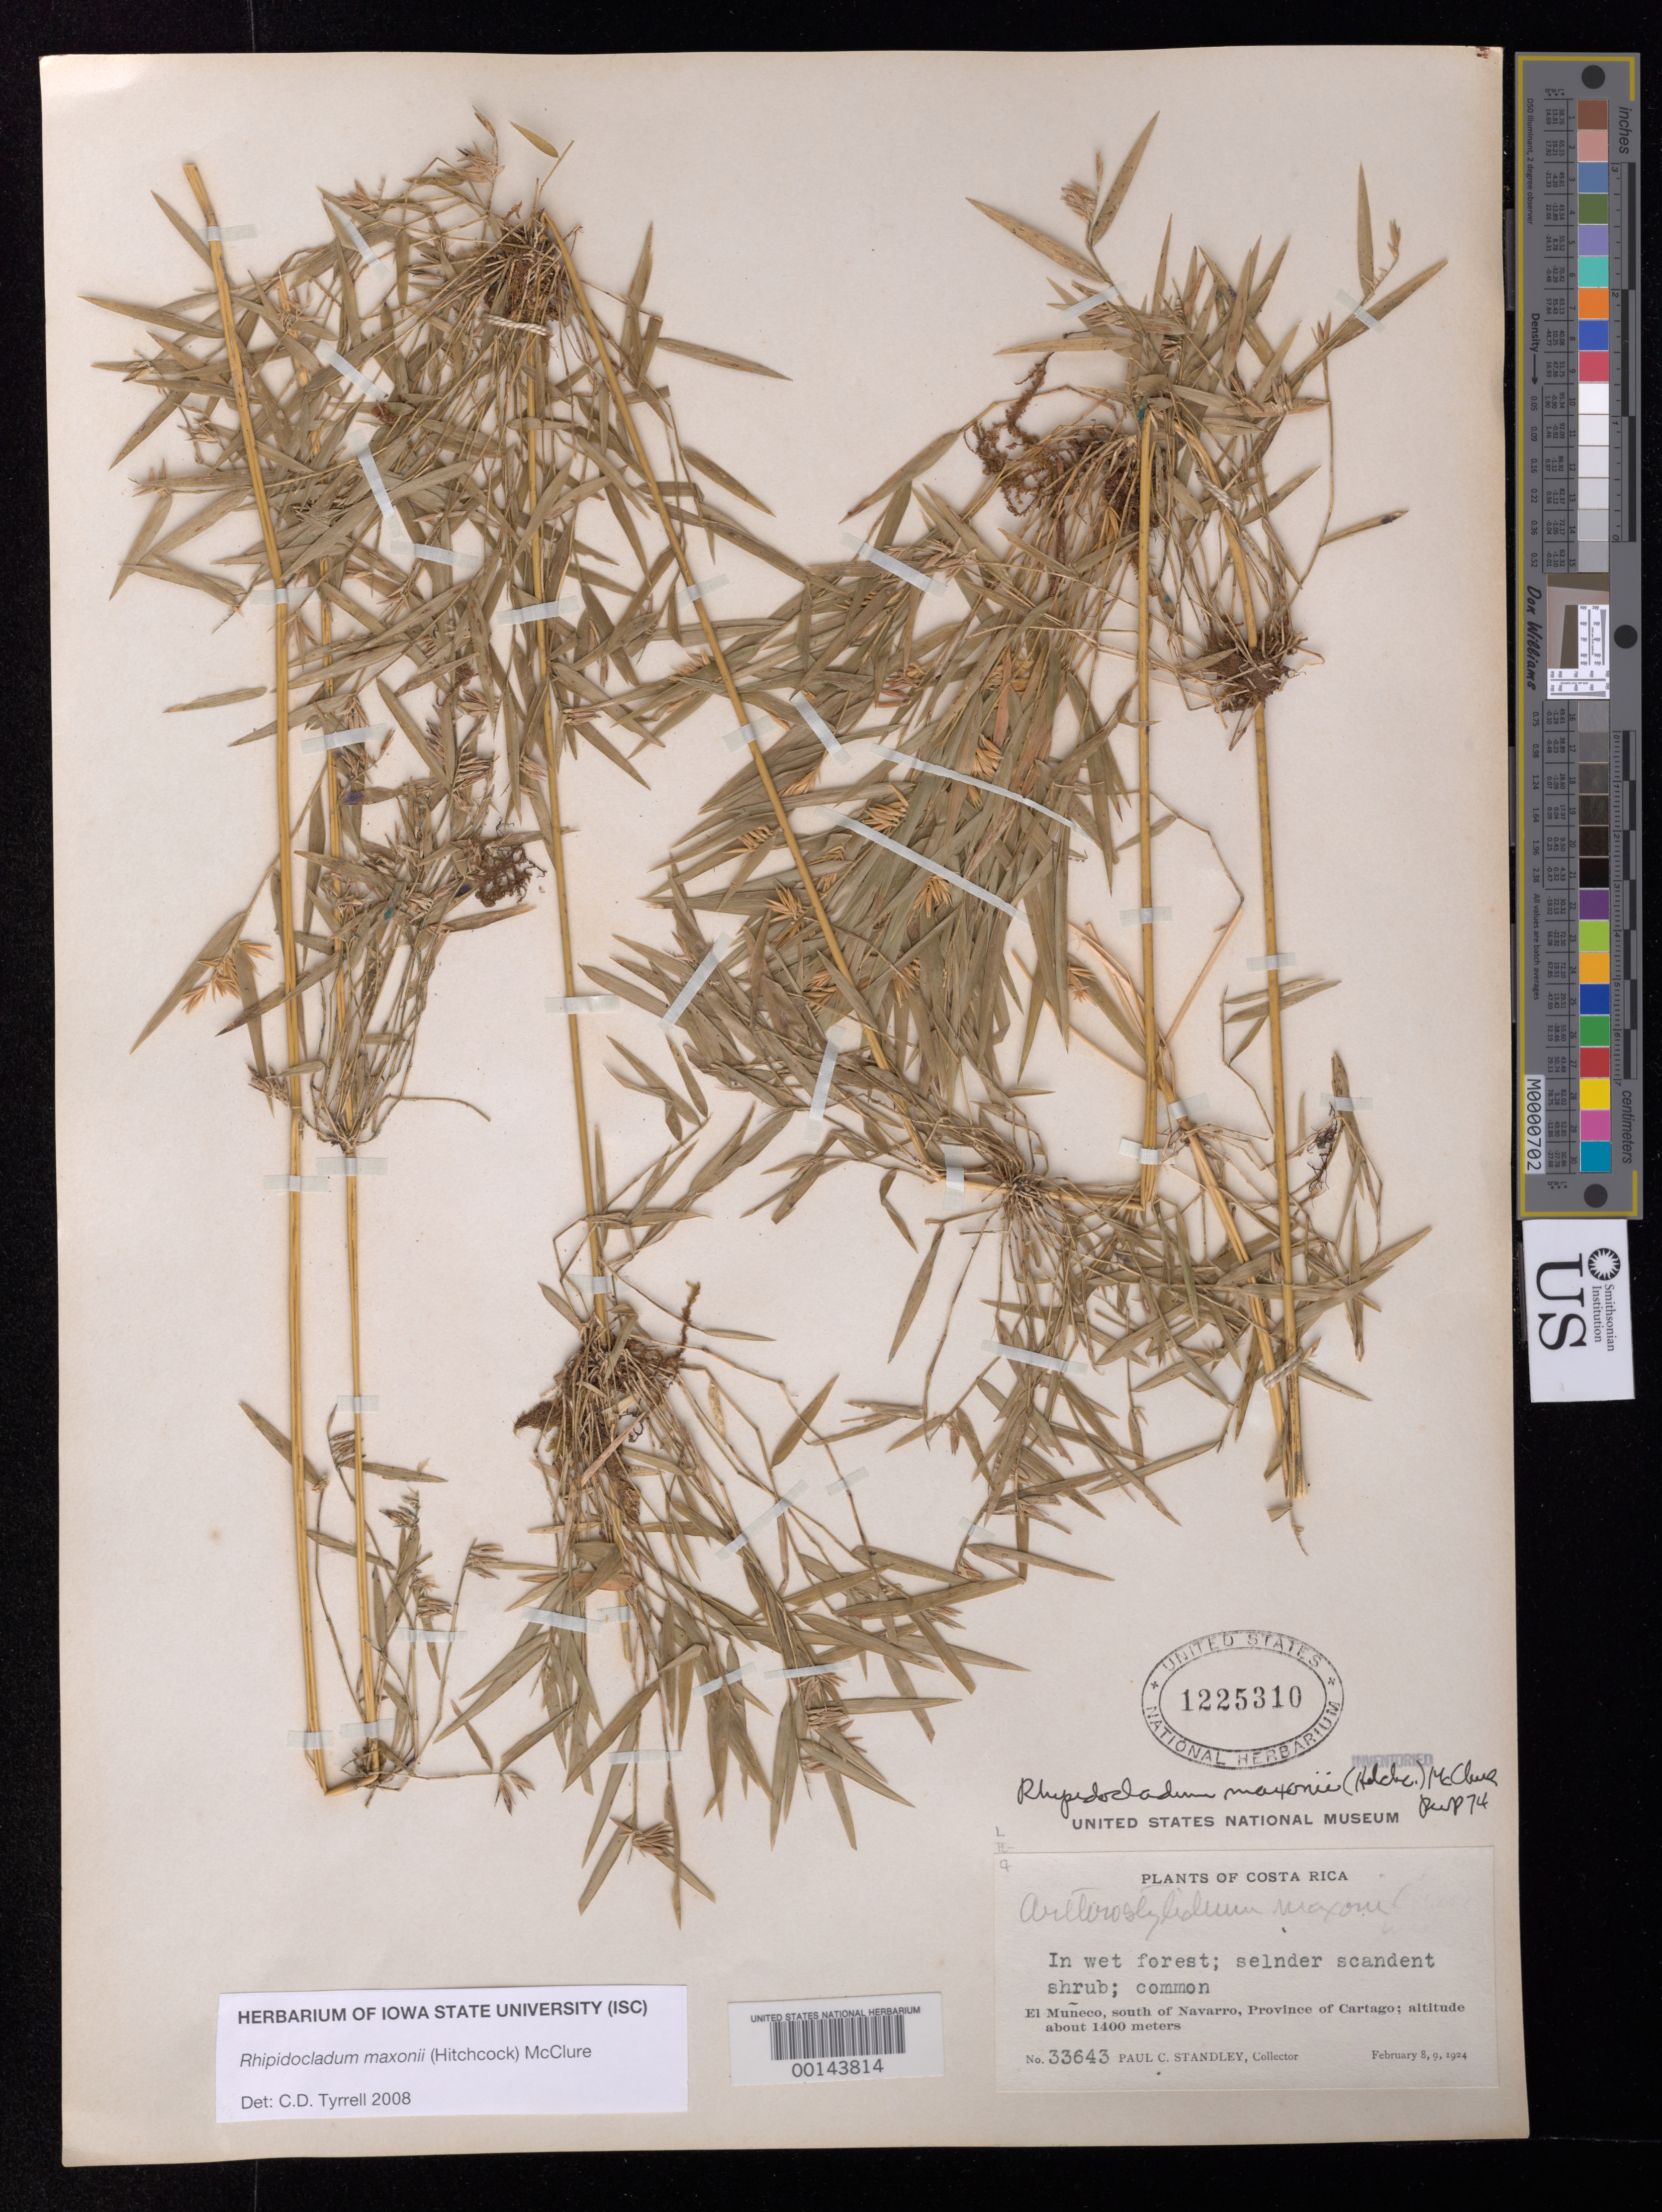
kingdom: Plantae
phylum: Tracheophyta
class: Liliopsida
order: Poales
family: Poaceae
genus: Rhipidocladum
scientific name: Rhipidocladum maxonii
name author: (Hitchc.) McClure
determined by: Tyrrell, C. D.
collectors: P. C. Standley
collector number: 33643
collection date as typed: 08 Feb 1924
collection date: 1924-02-08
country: Costa Rica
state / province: Cartago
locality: El Muneco, Navarro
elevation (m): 1400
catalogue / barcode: US 1225310